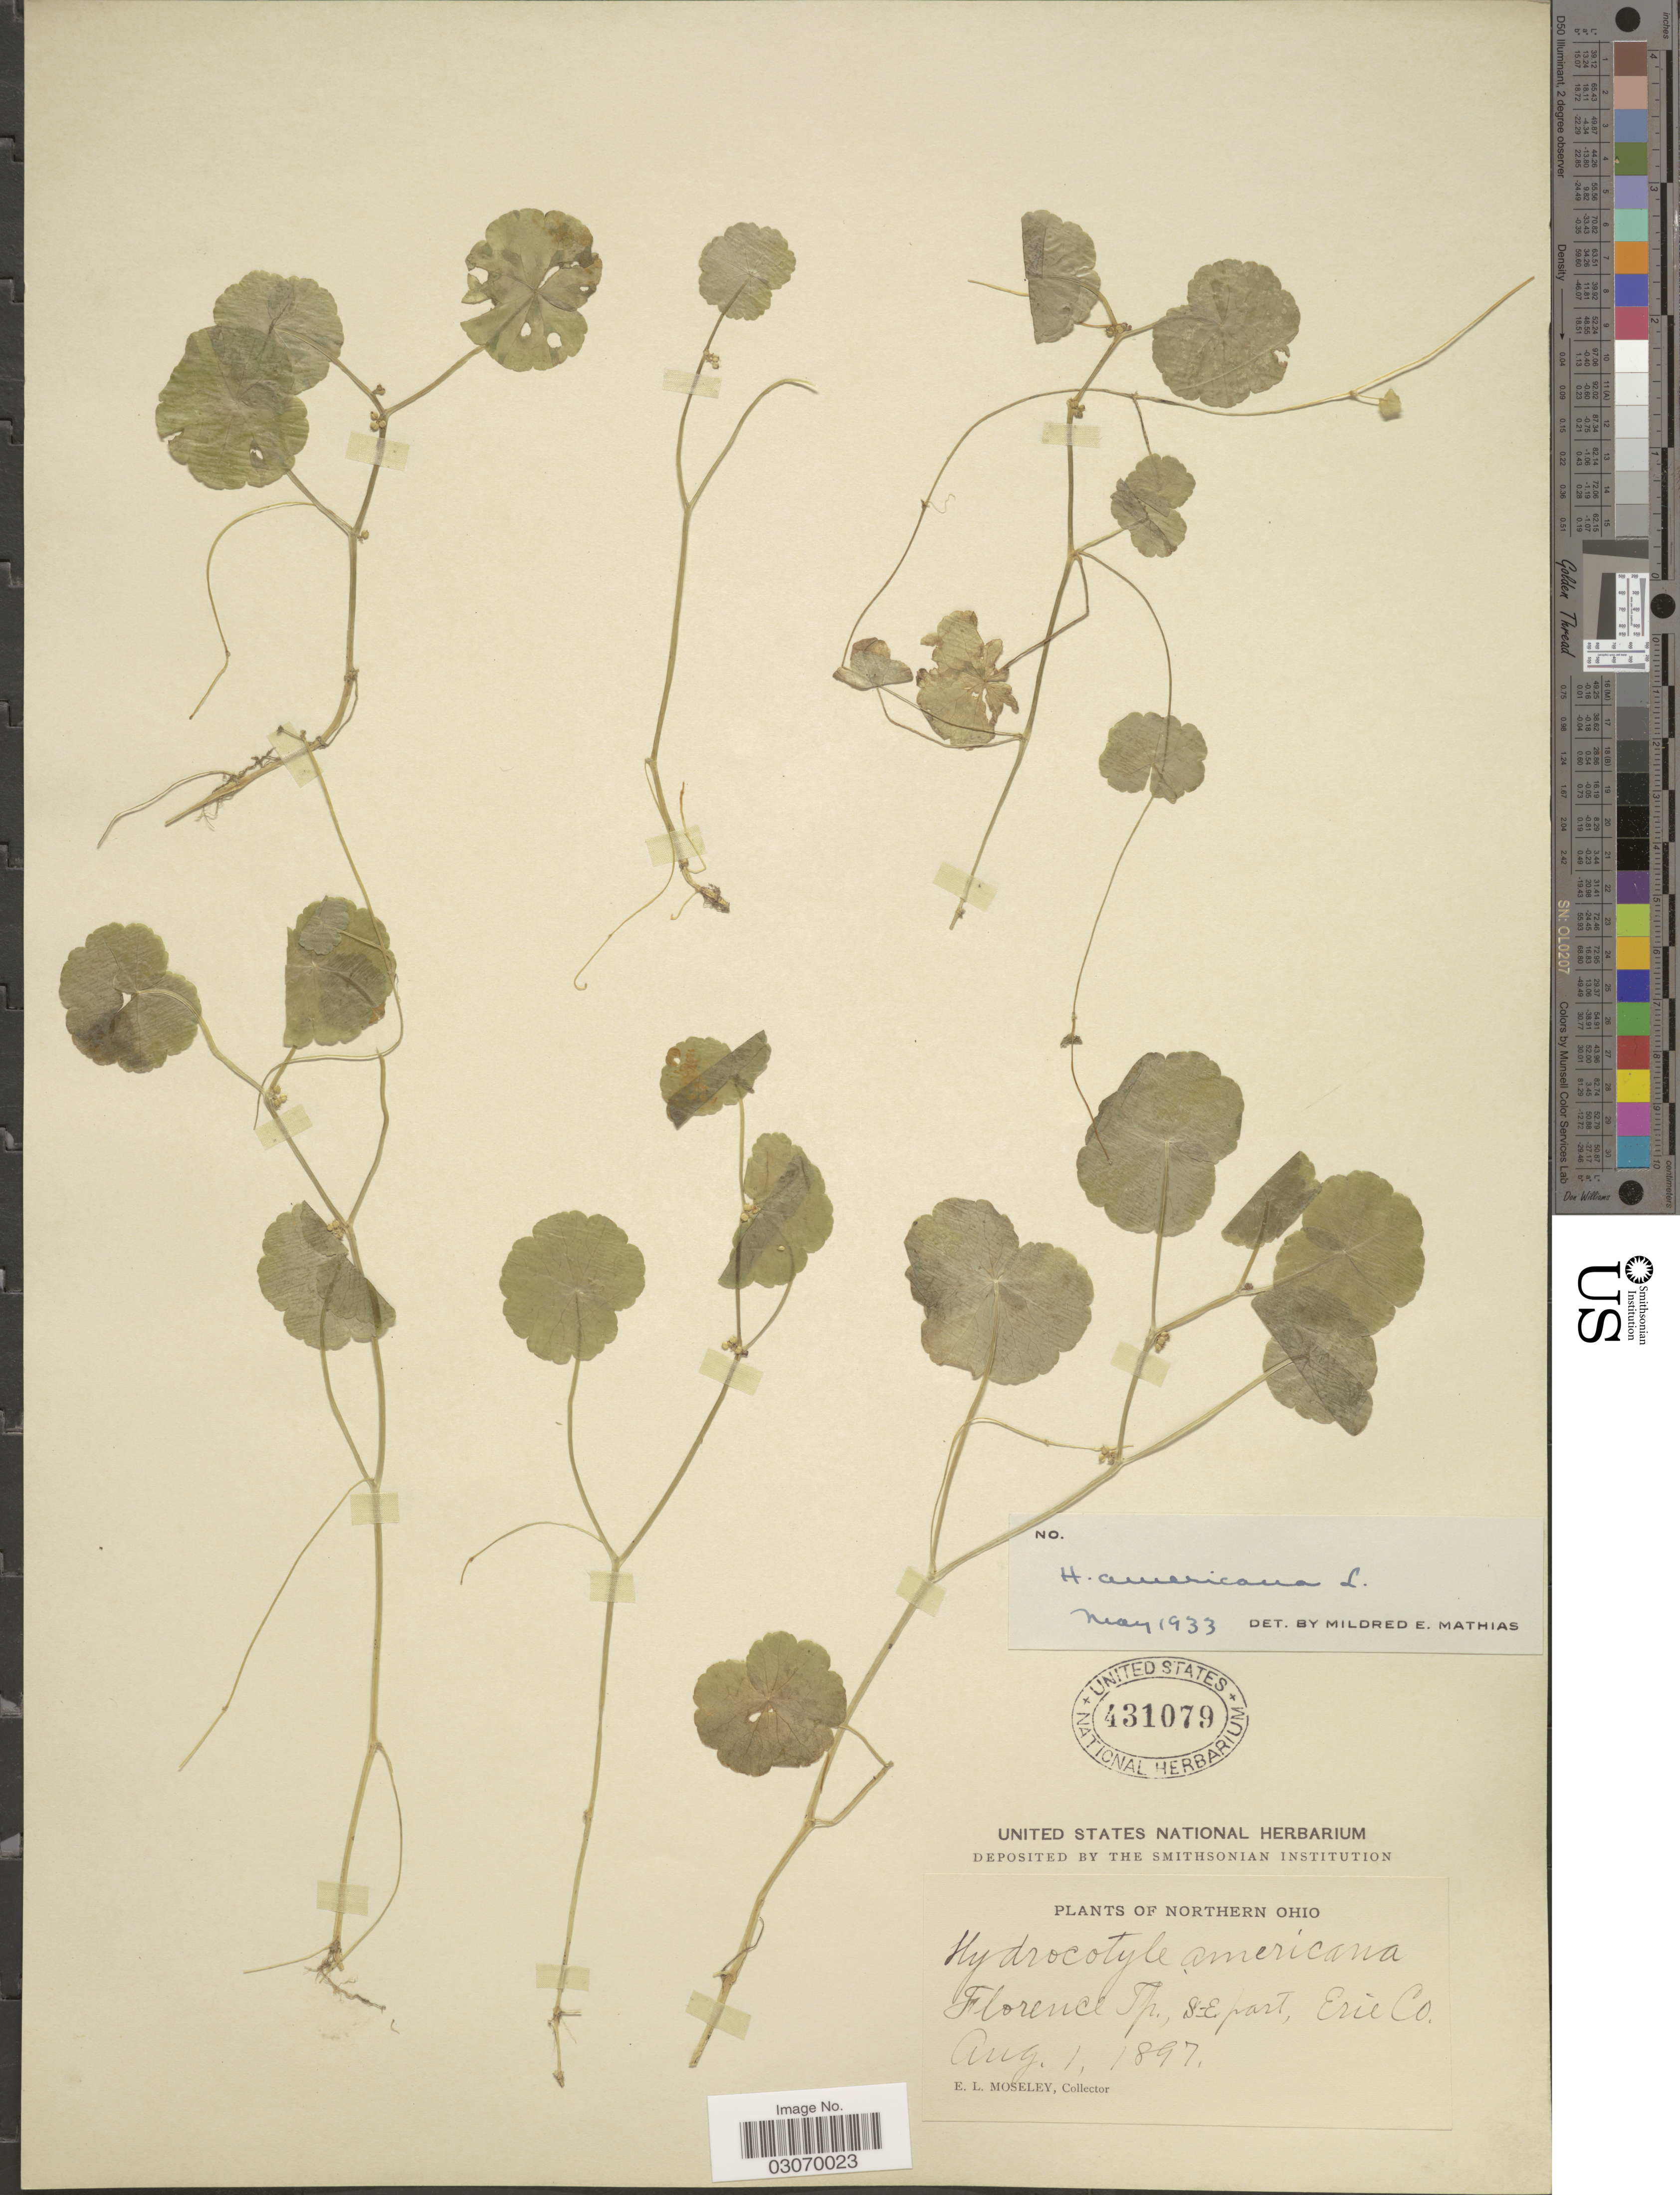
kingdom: Plantae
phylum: Tracheophyta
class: Magnoliopsida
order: Apiales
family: Araliaceae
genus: Hydrocotyle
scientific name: Hydrocotyle americana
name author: L.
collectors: E. Moseley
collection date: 1897-08-01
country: United States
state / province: Ohio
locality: Northern Ohio. Florence Tp., S.E. part, Erie Co.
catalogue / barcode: US 431079